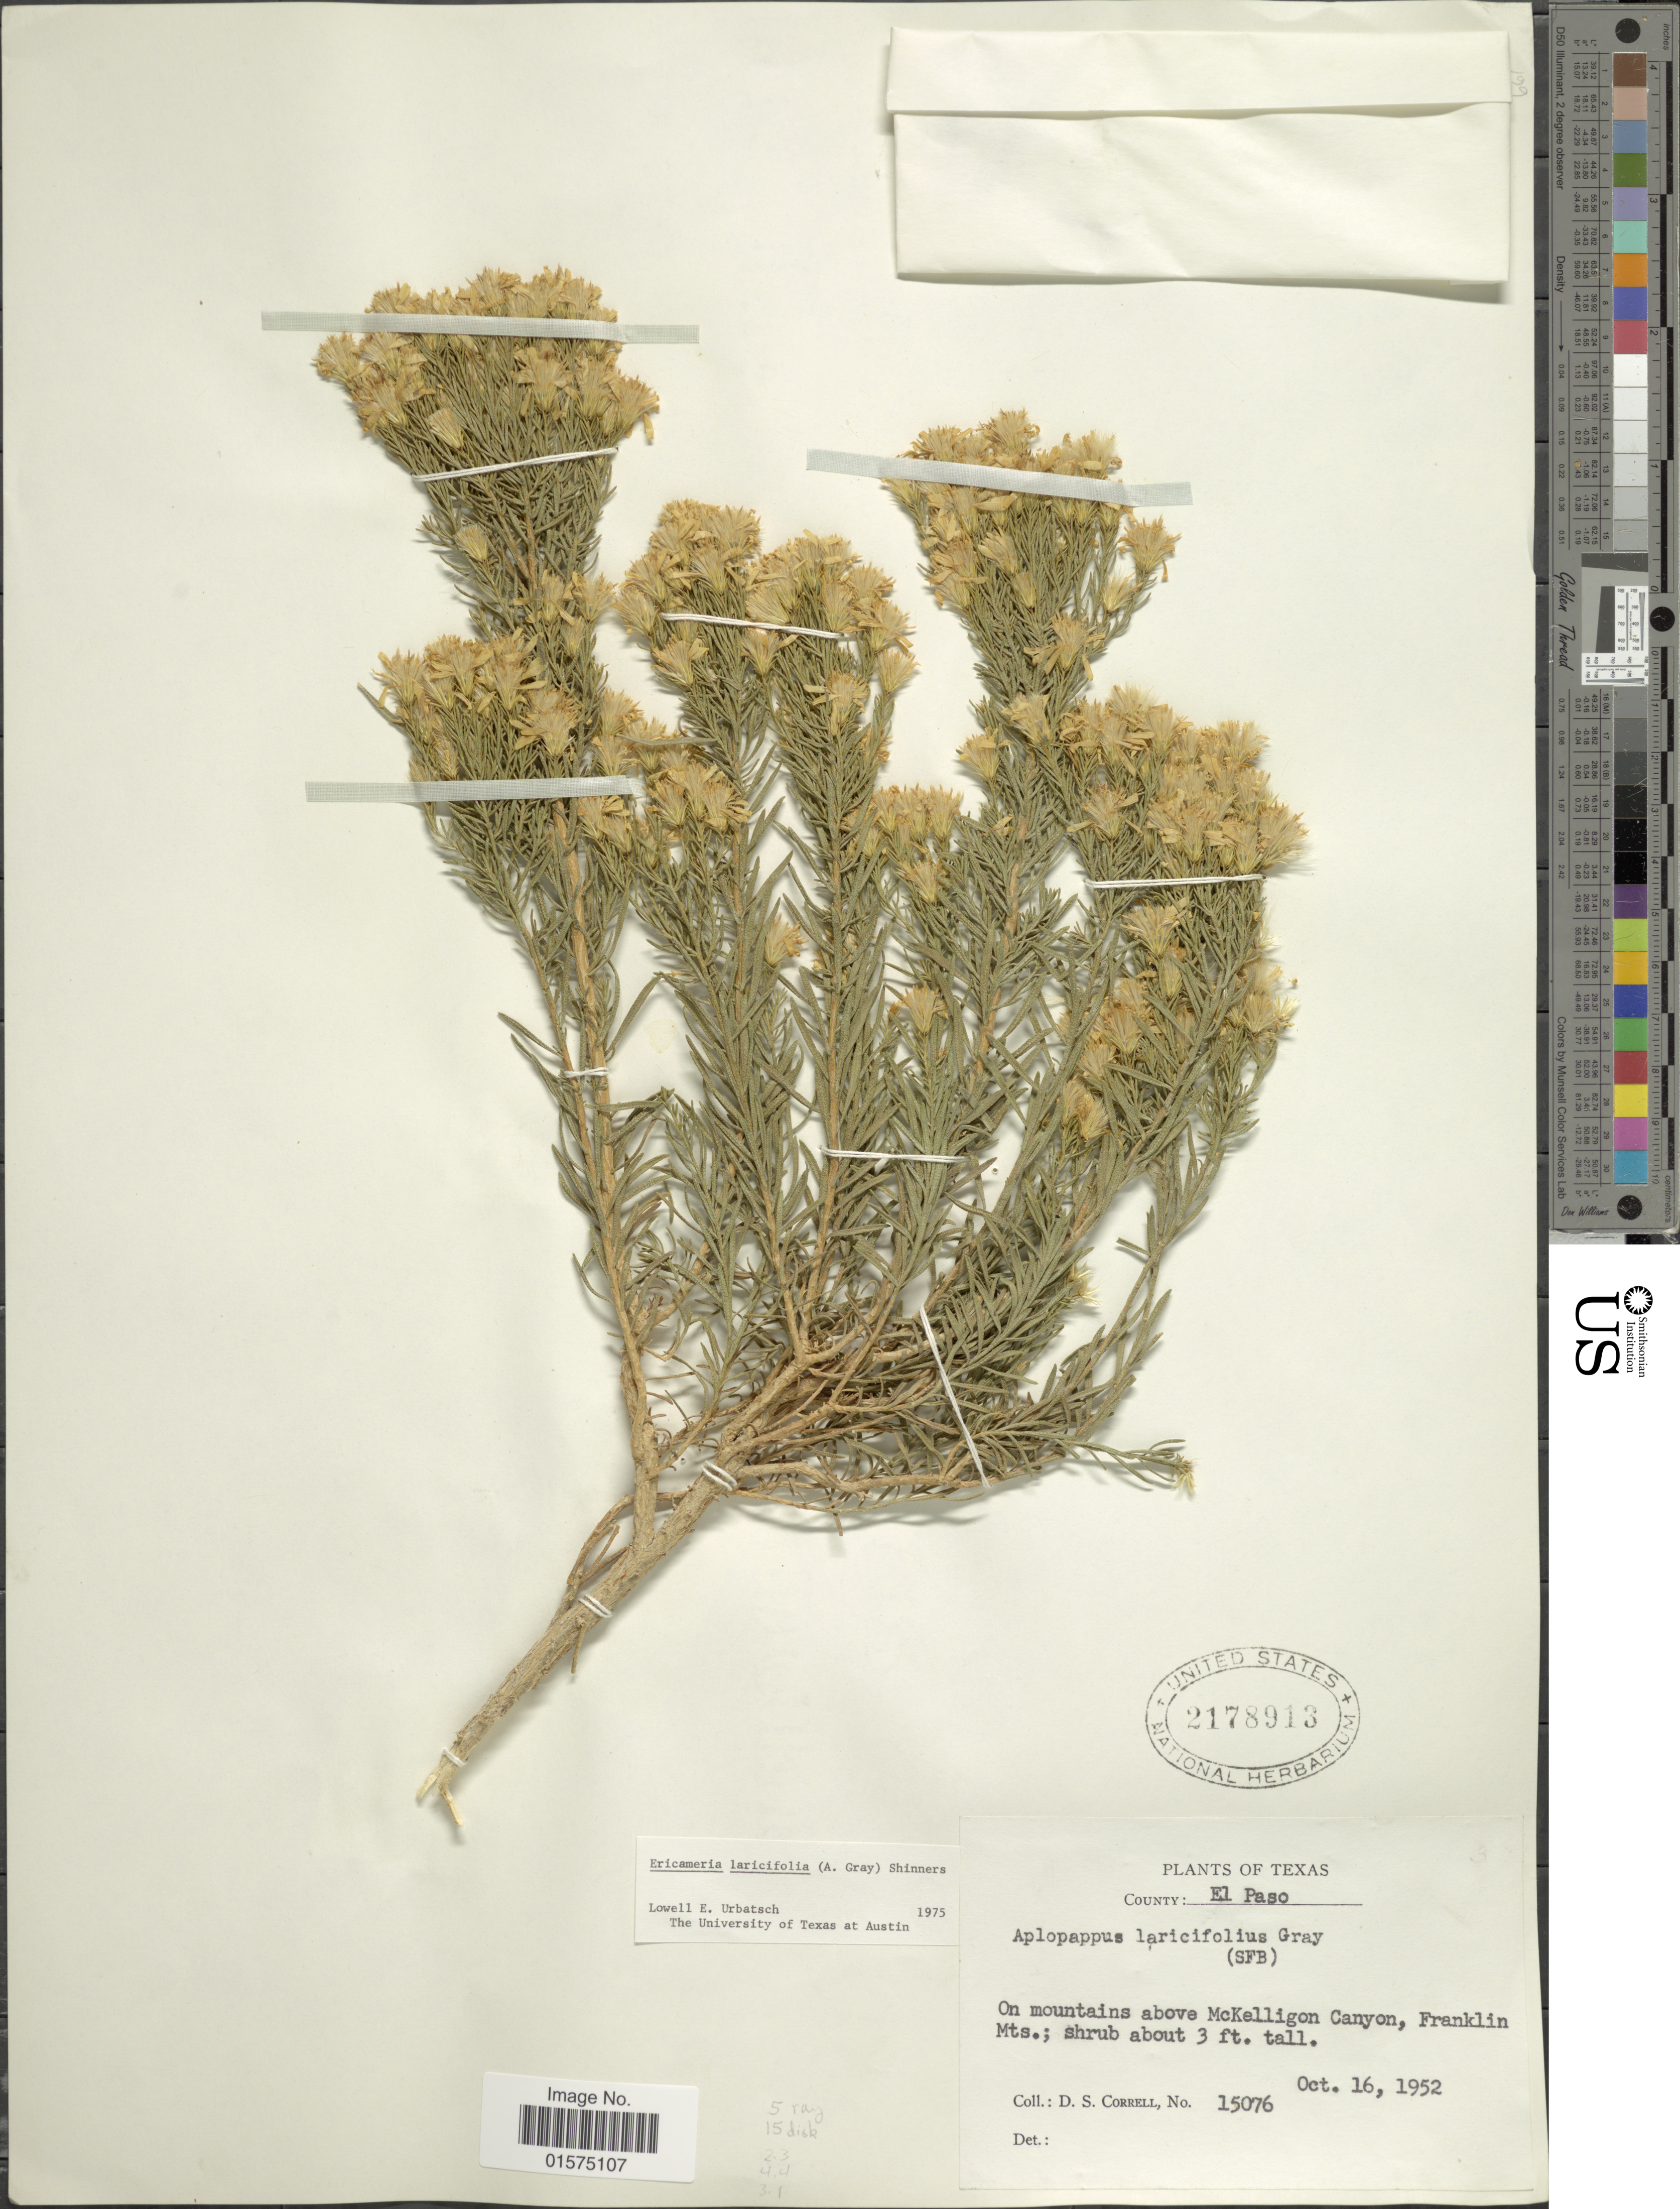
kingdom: Plantae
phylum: Tracheophyta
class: Magnoliopsida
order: Asterales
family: Asteraceae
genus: Ericameria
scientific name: Ericameria laricifolia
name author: (A. Gray) Shinners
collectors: D. S. Correll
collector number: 15076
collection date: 1952-10-16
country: United States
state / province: Texas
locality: On mountains above McKelligon Canyon, Franklin Mts. County: El Paso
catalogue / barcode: US 2178913